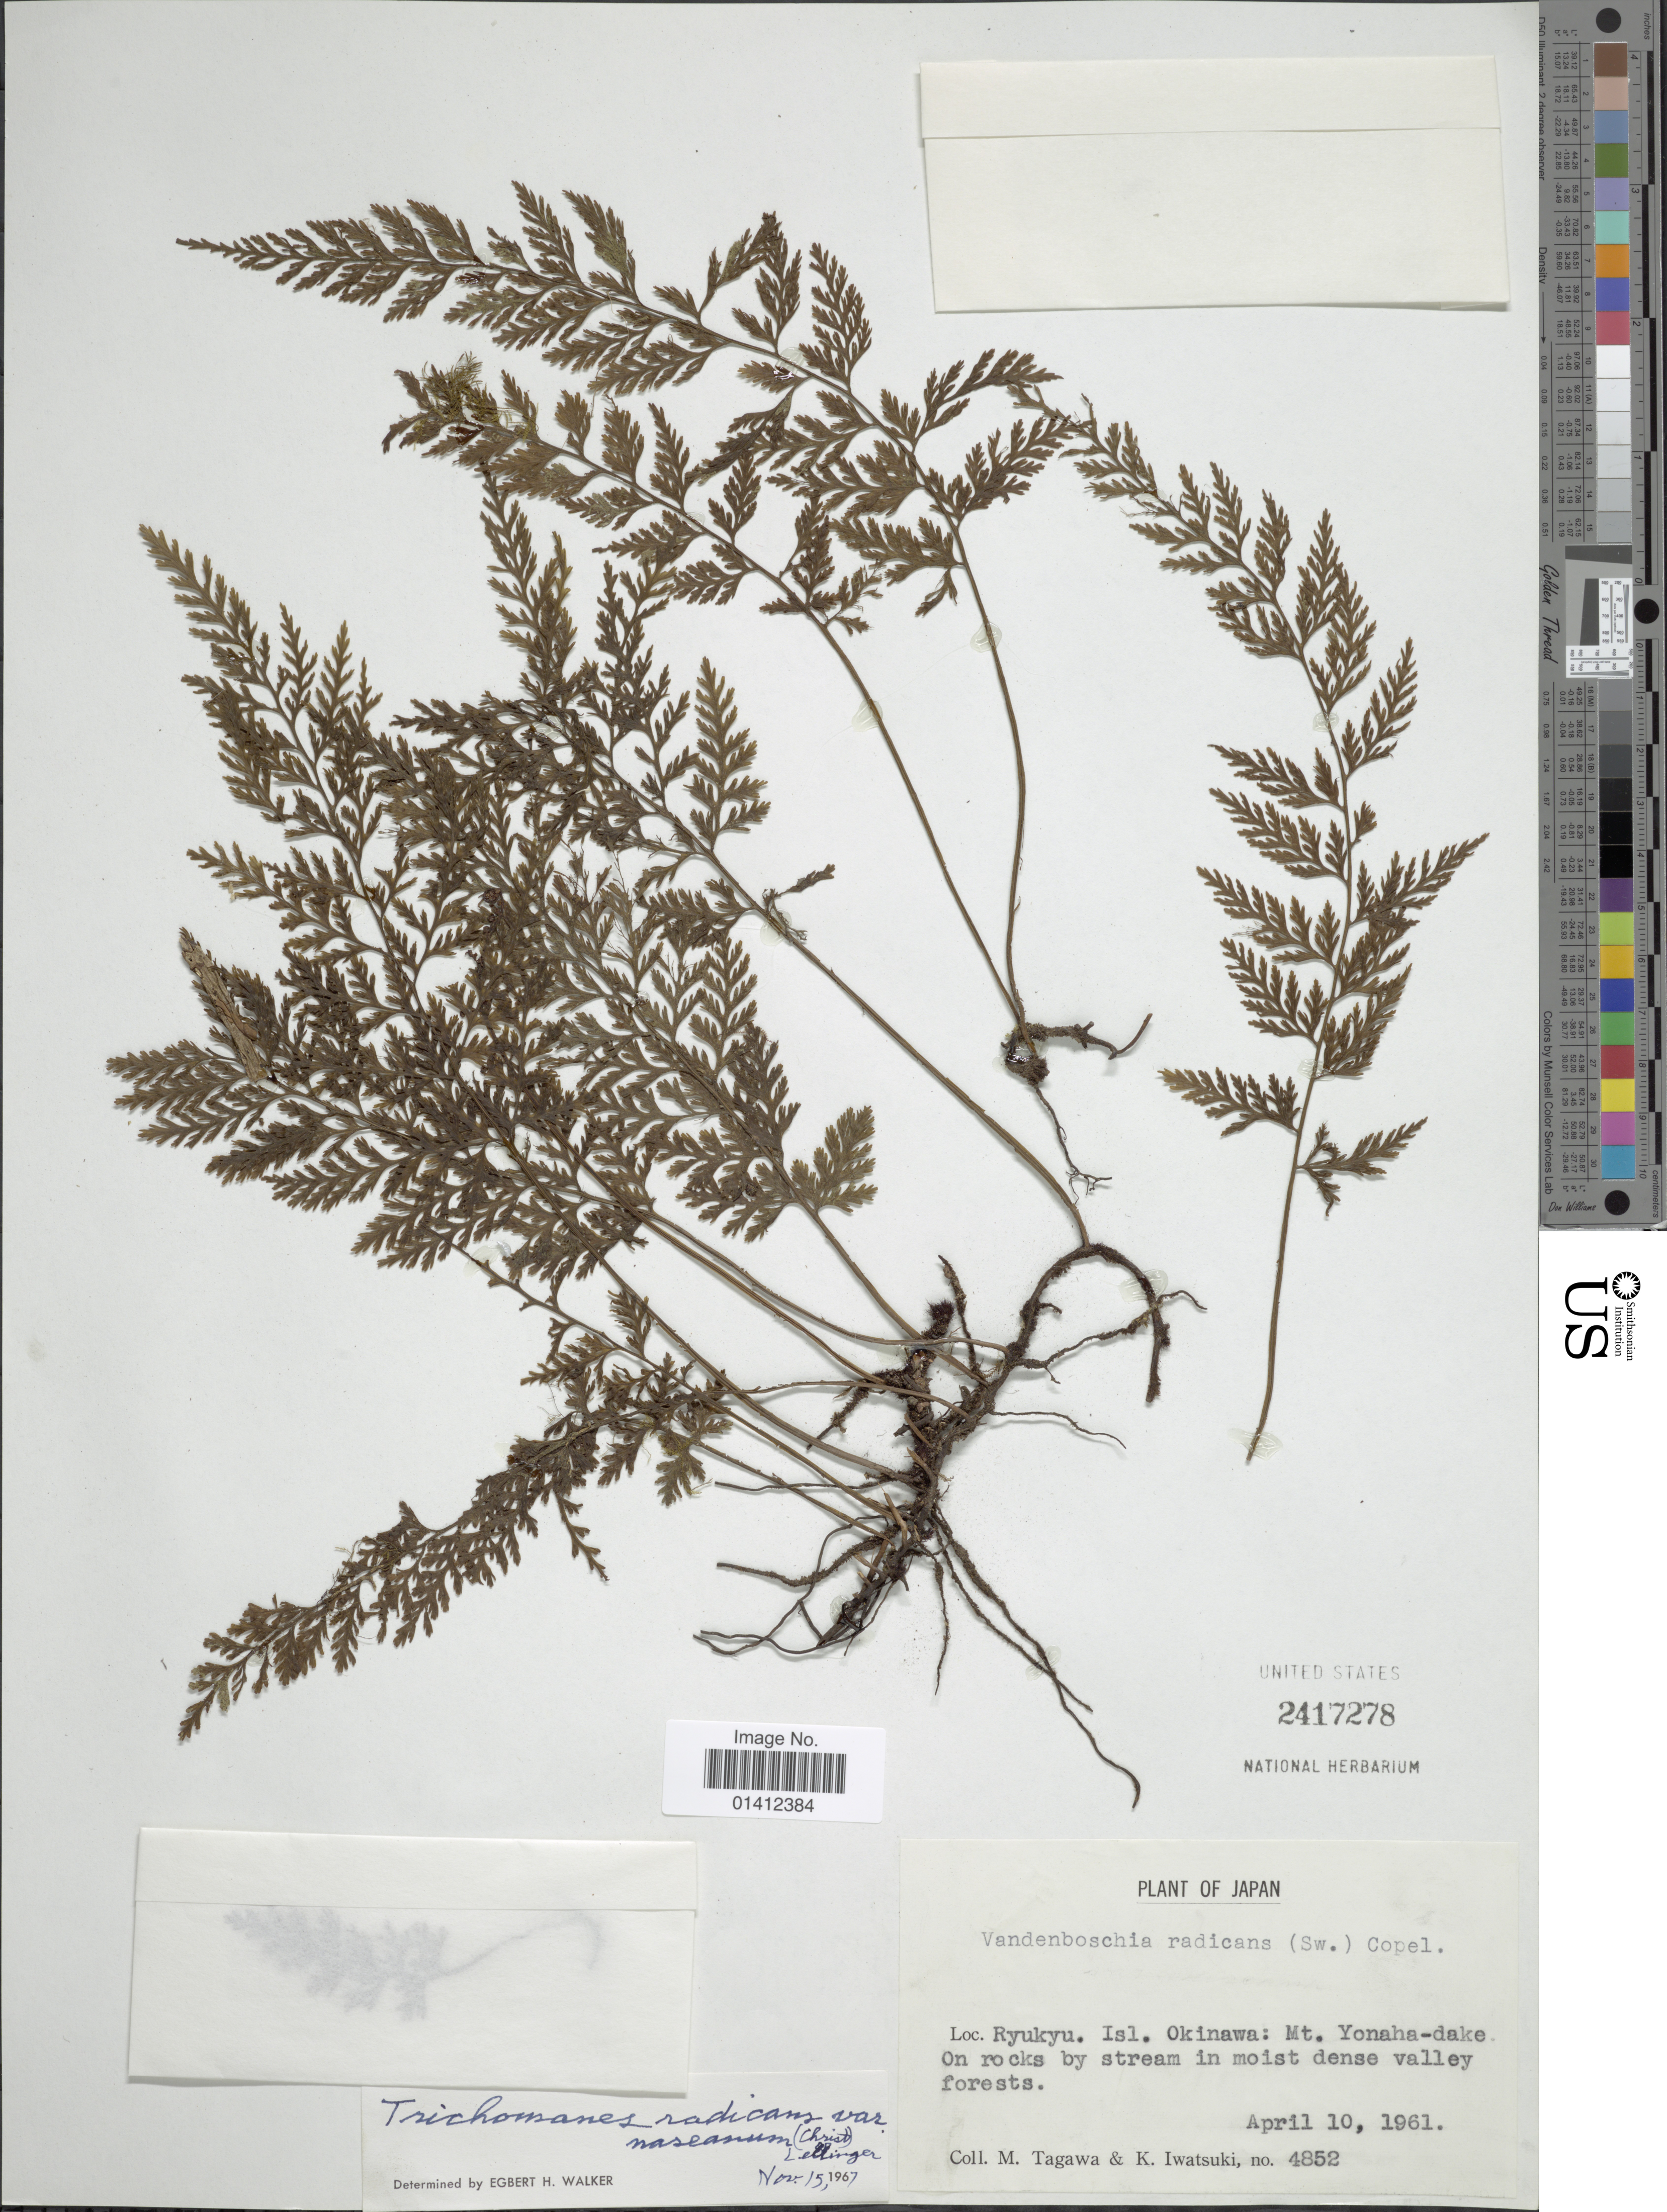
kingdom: Plantae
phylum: Tracheophyta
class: Polypodiopsida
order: Hymenophyllales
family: Hymenophyllaceae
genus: Vandenboschia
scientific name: Vandenboschia radicans var. naseana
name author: (Christ) H. Itô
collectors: M. Tagawa & K. Iwatsuki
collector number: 4852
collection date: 1961-04-10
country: Japan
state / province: Okinawa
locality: Ryukyu Isl Okinawa: Mt Yonaha-dake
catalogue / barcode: US 2417278